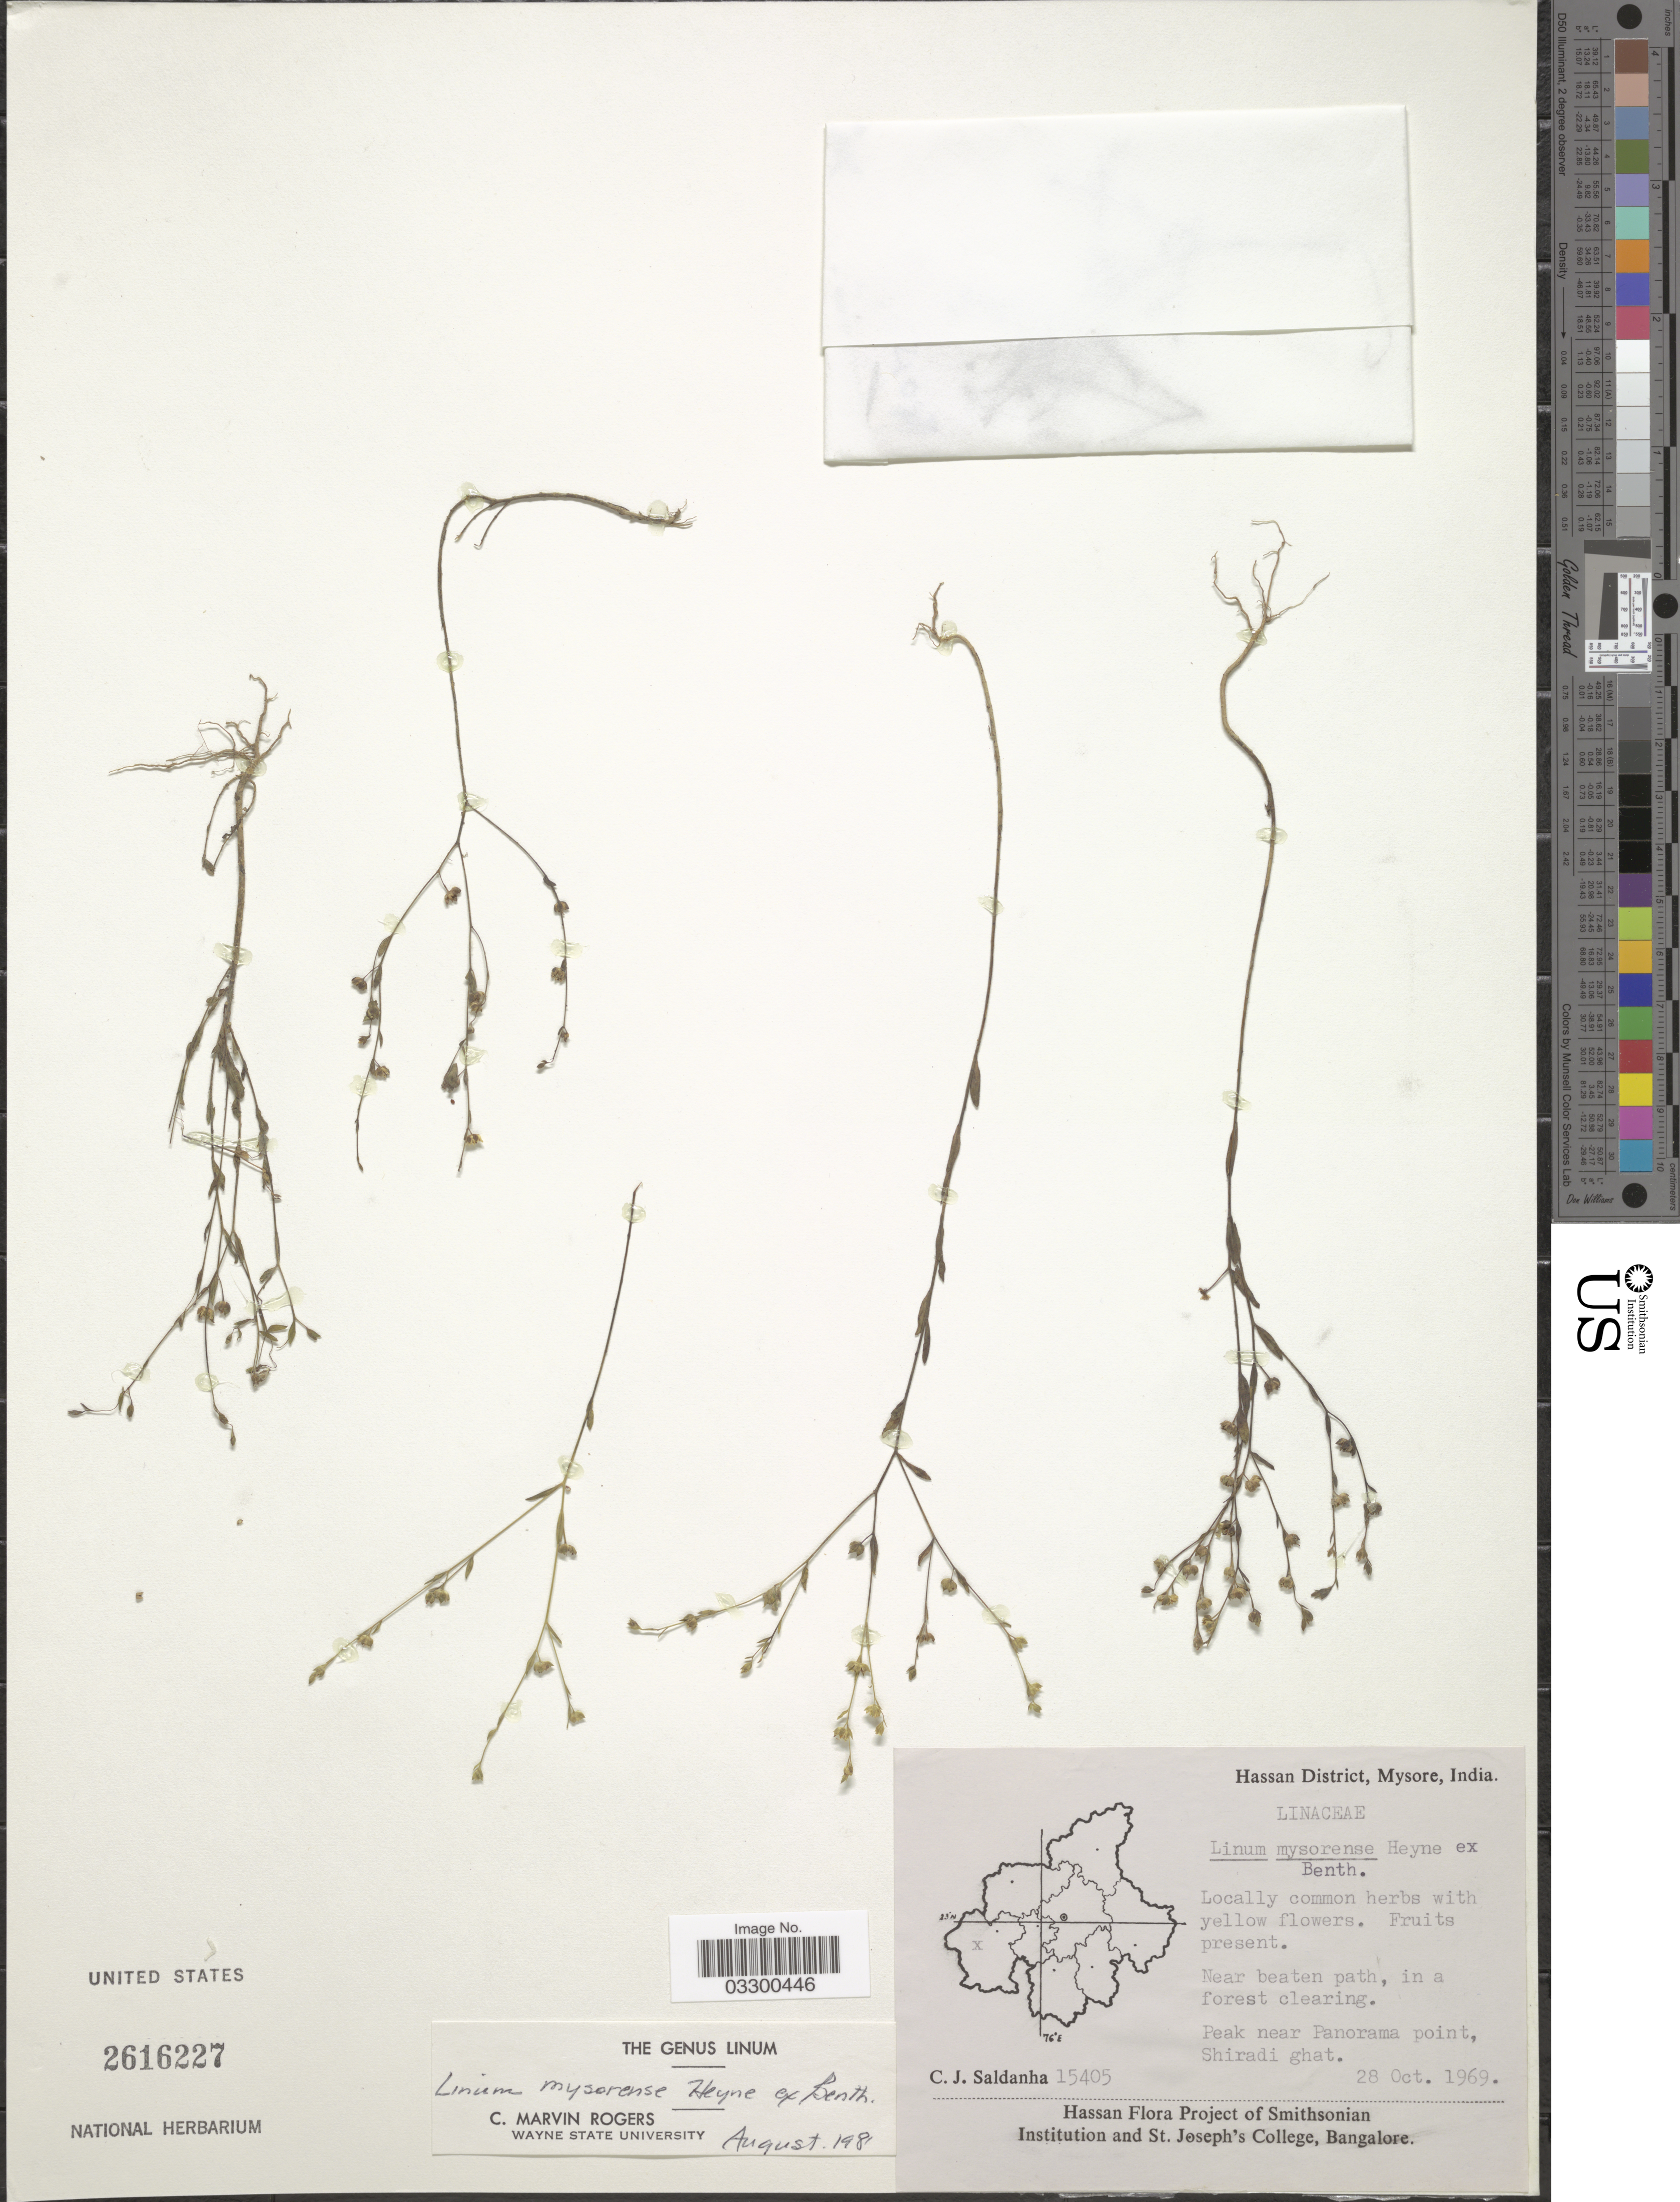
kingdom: Plantae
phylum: Tracheophyta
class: Magnoliopsida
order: Malpighiales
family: Linaceae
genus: Linum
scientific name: Linum mysurense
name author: B. Heyne ex Benth.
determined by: Rogers, C. M.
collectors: C. J. Saldanha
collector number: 15405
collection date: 1969-10-28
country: India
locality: Hassan District, Mysore. Peak near Panorama point, Shiradi ghat.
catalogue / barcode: US 2616227